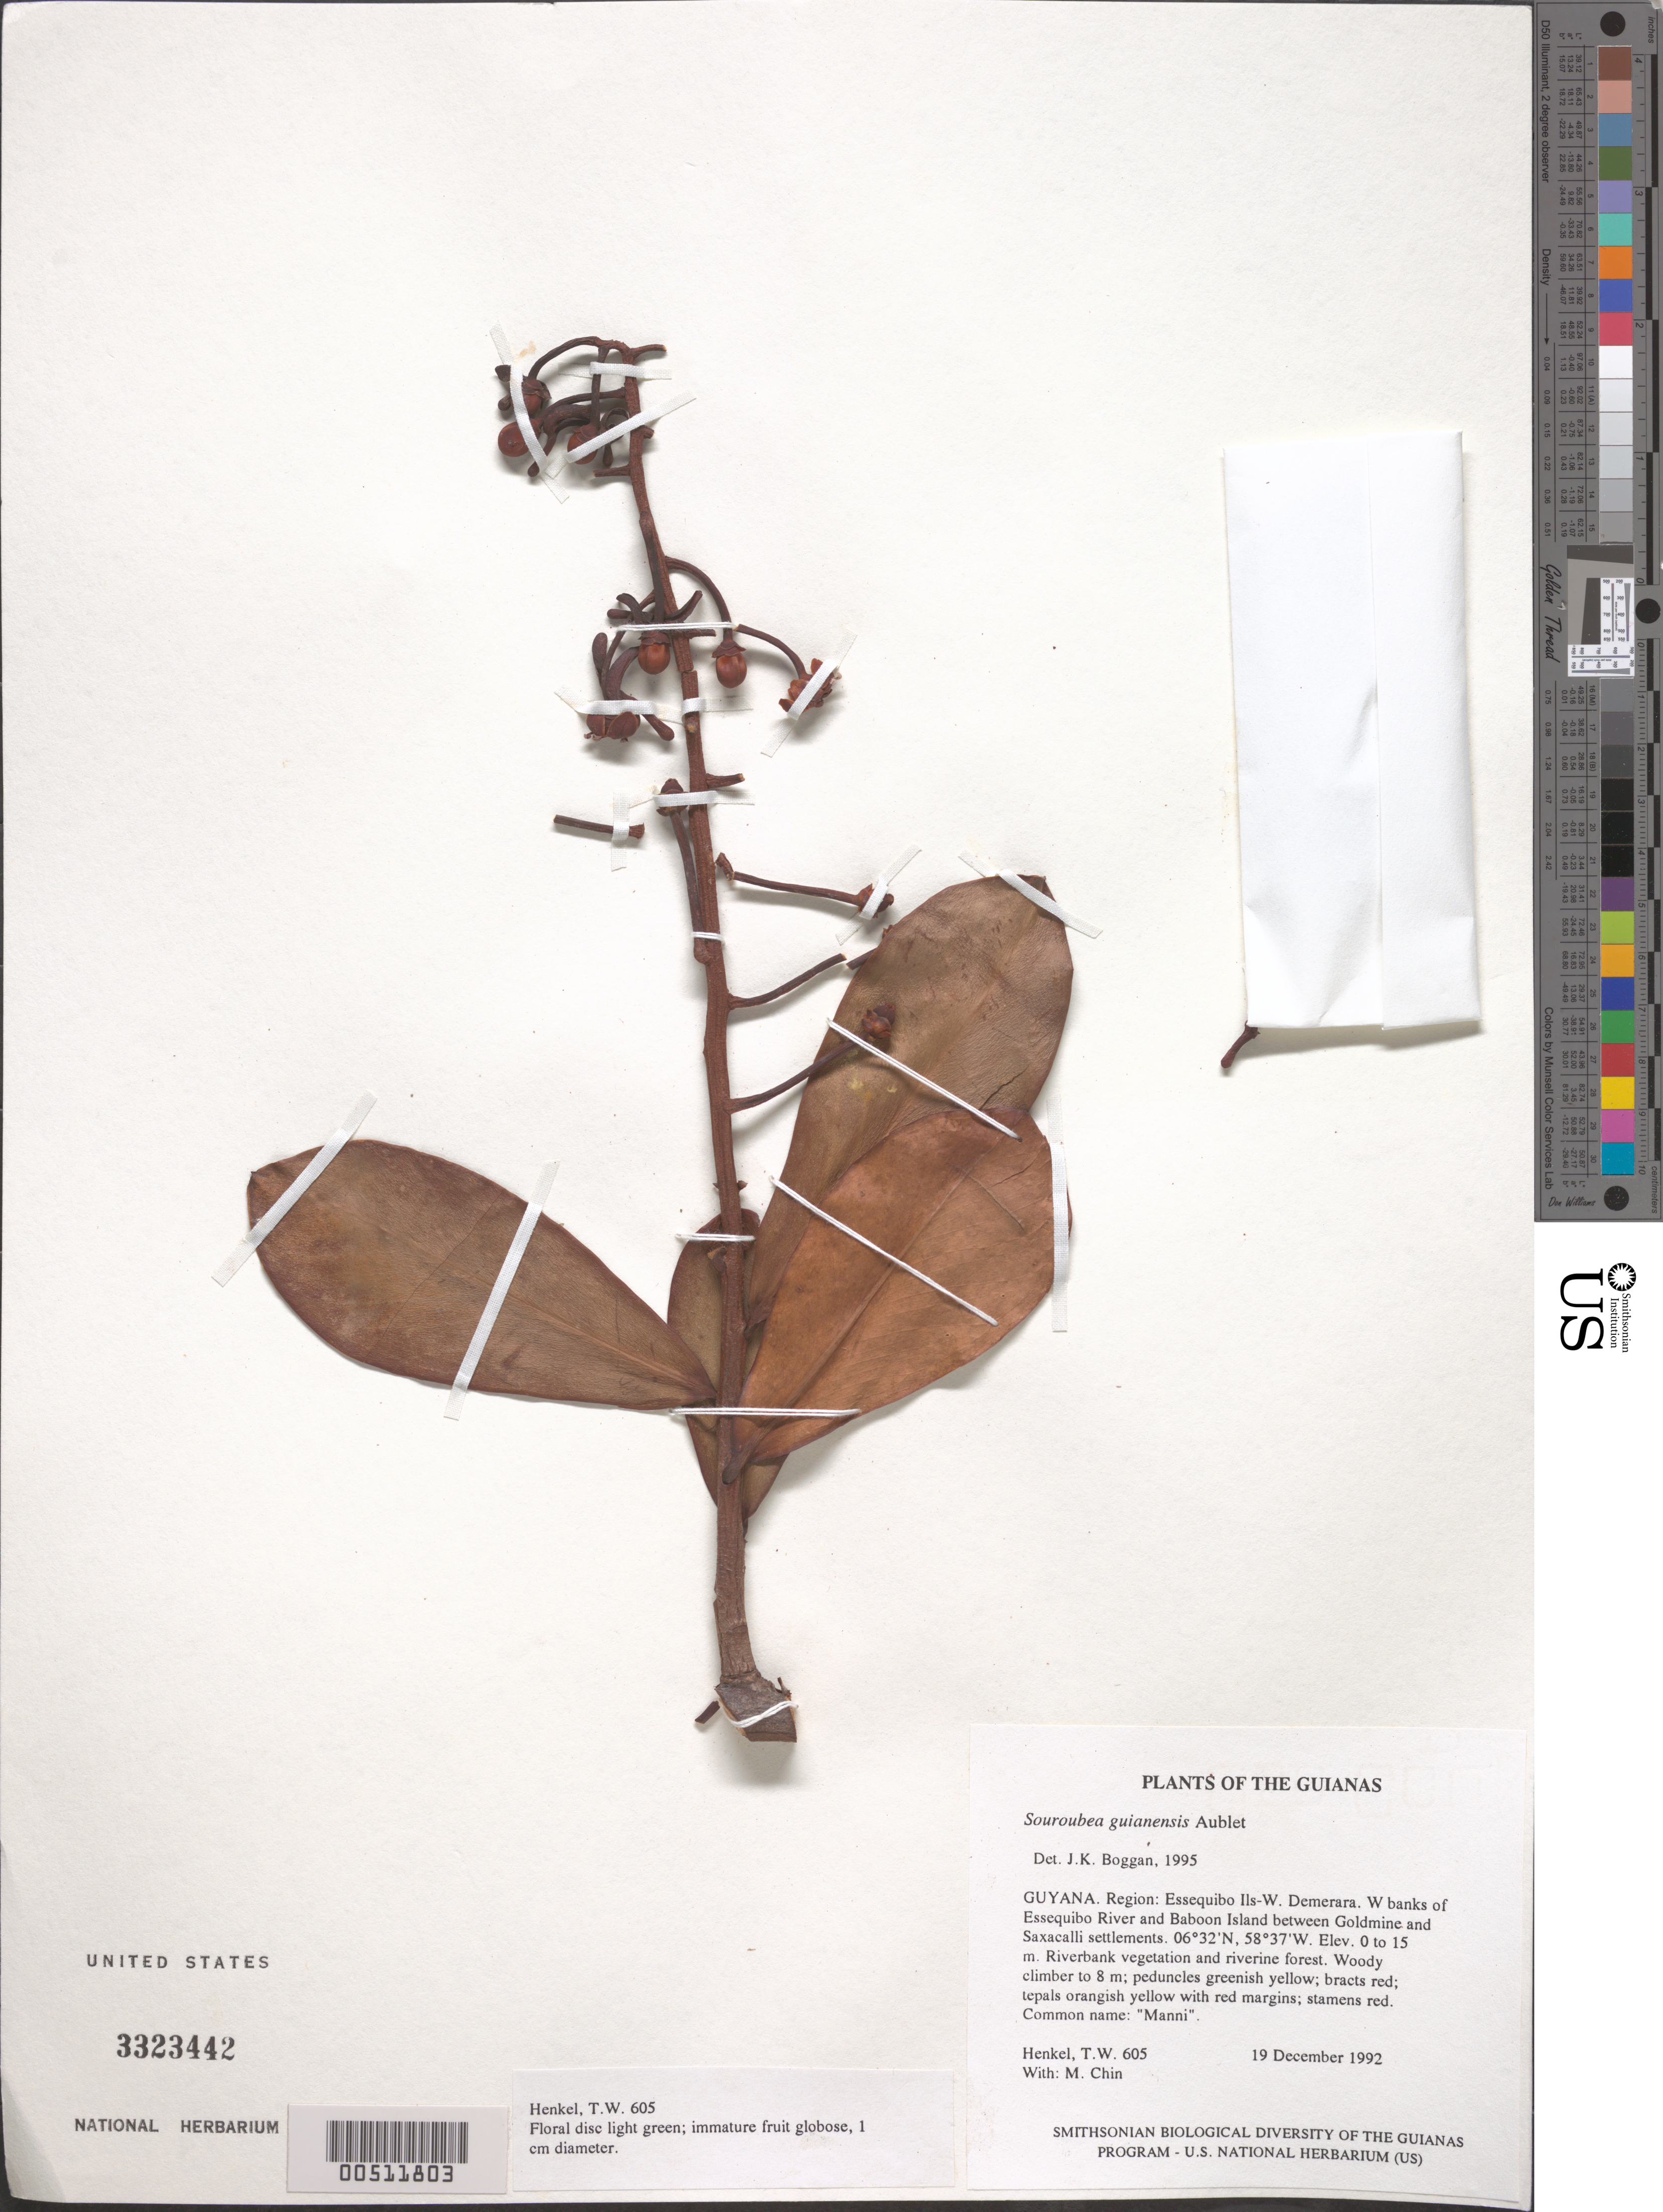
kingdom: Plantae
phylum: Tracheophyta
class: Magnoliopsida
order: Ericales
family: Marcgraviaceae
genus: Souroubea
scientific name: Souroubea guianensis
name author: Aubl.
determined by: Boggan, J. K., (US), NMNH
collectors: T. Henkel & M. Chin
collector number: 605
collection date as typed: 19 December 1992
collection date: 1992-12-19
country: Guyana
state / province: Essequibo Isl-W. Demerara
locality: W banks of Essequibo River and Baboon Island between Goldmine and Saxacalli settlements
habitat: Riverbank vegetation and riverine forest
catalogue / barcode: US 3323442